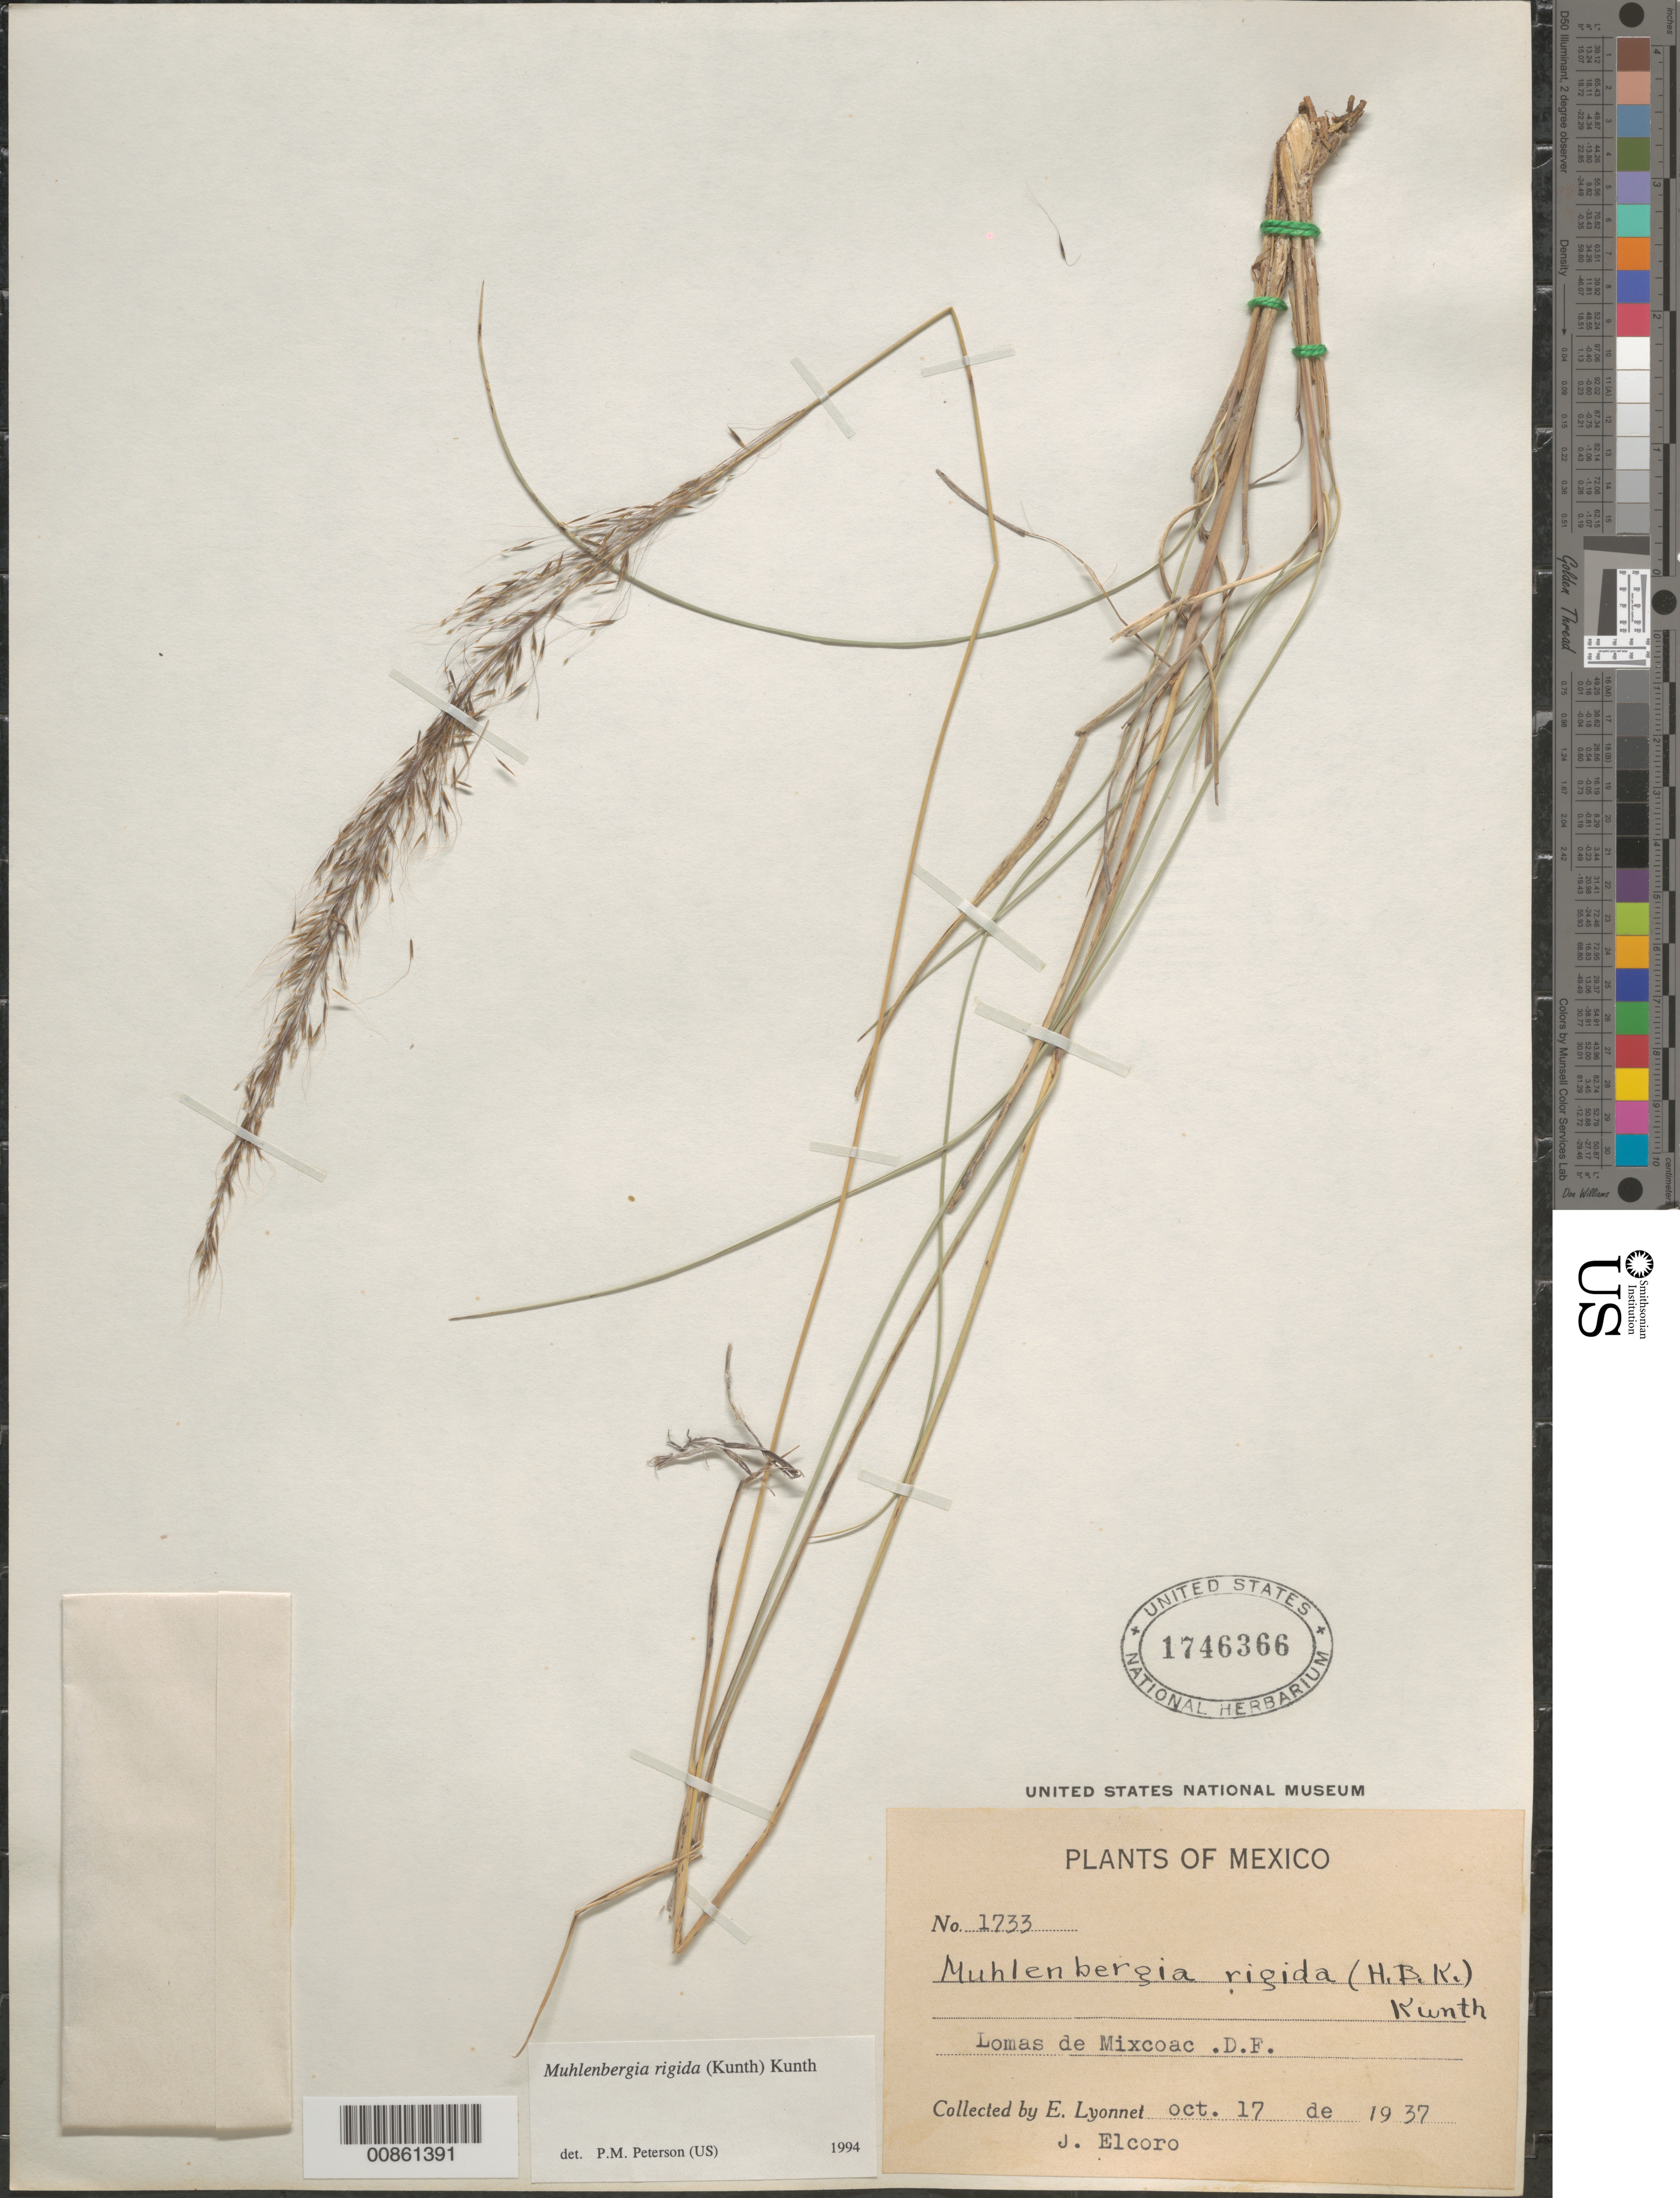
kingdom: Plantae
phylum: Tracheophyta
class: Liliopsida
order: Poales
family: Poaceae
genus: Muhlenbergia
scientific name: Muhlenbergia rigida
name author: (Kunth) Kunth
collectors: Bro. E. Lyonnet & J. Elcoro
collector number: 1733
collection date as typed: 17 Oct 1937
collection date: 1937-10-17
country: Mexico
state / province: Distrito Federal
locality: Lomas de Mixcoac, D.F.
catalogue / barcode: US 1746366